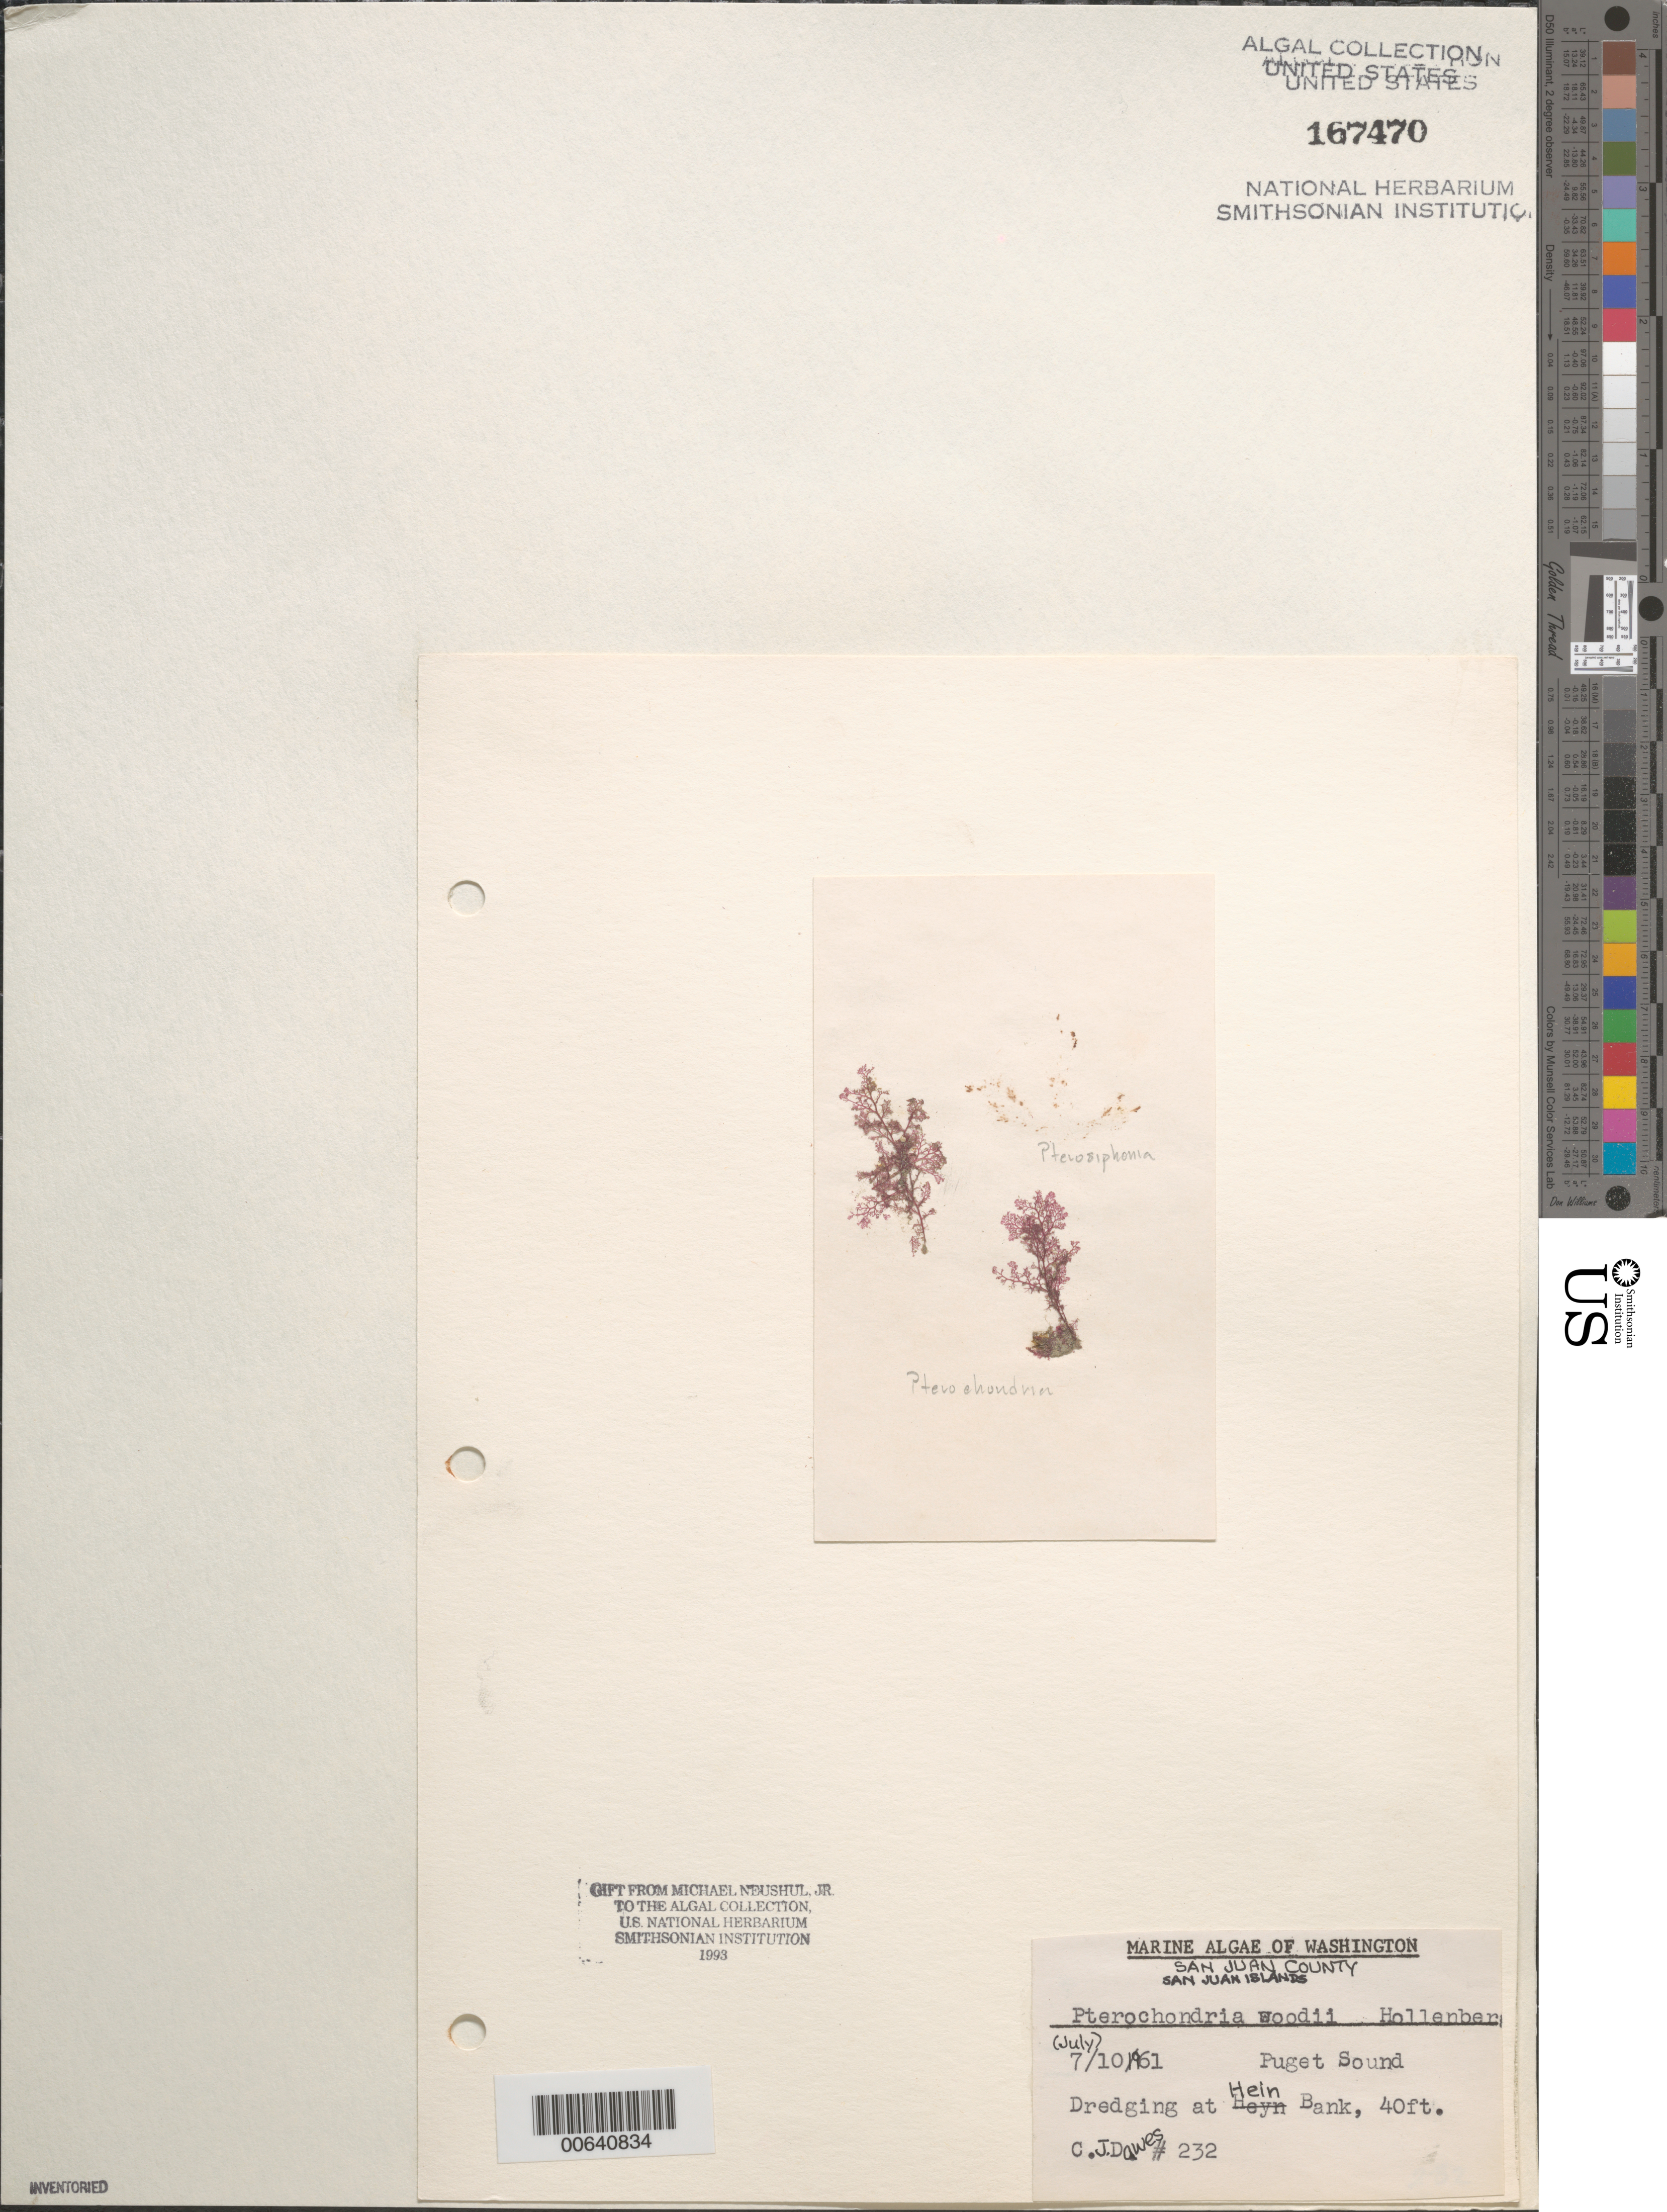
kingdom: Plantae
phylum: Rhodophyta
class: Florideophyceae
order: Ceramiales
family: Rhodomelaceae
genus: Pterochondria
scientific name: Pterochondria woodii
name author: (Harv.) Hollenb.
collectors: C. Dawes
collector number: CJD 232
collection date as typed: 10 Jul 1961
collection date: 1961-07-10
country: United States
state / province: Washington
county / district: San Juan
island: San Juan Islands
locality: Hein Bank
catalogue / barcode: US 167470